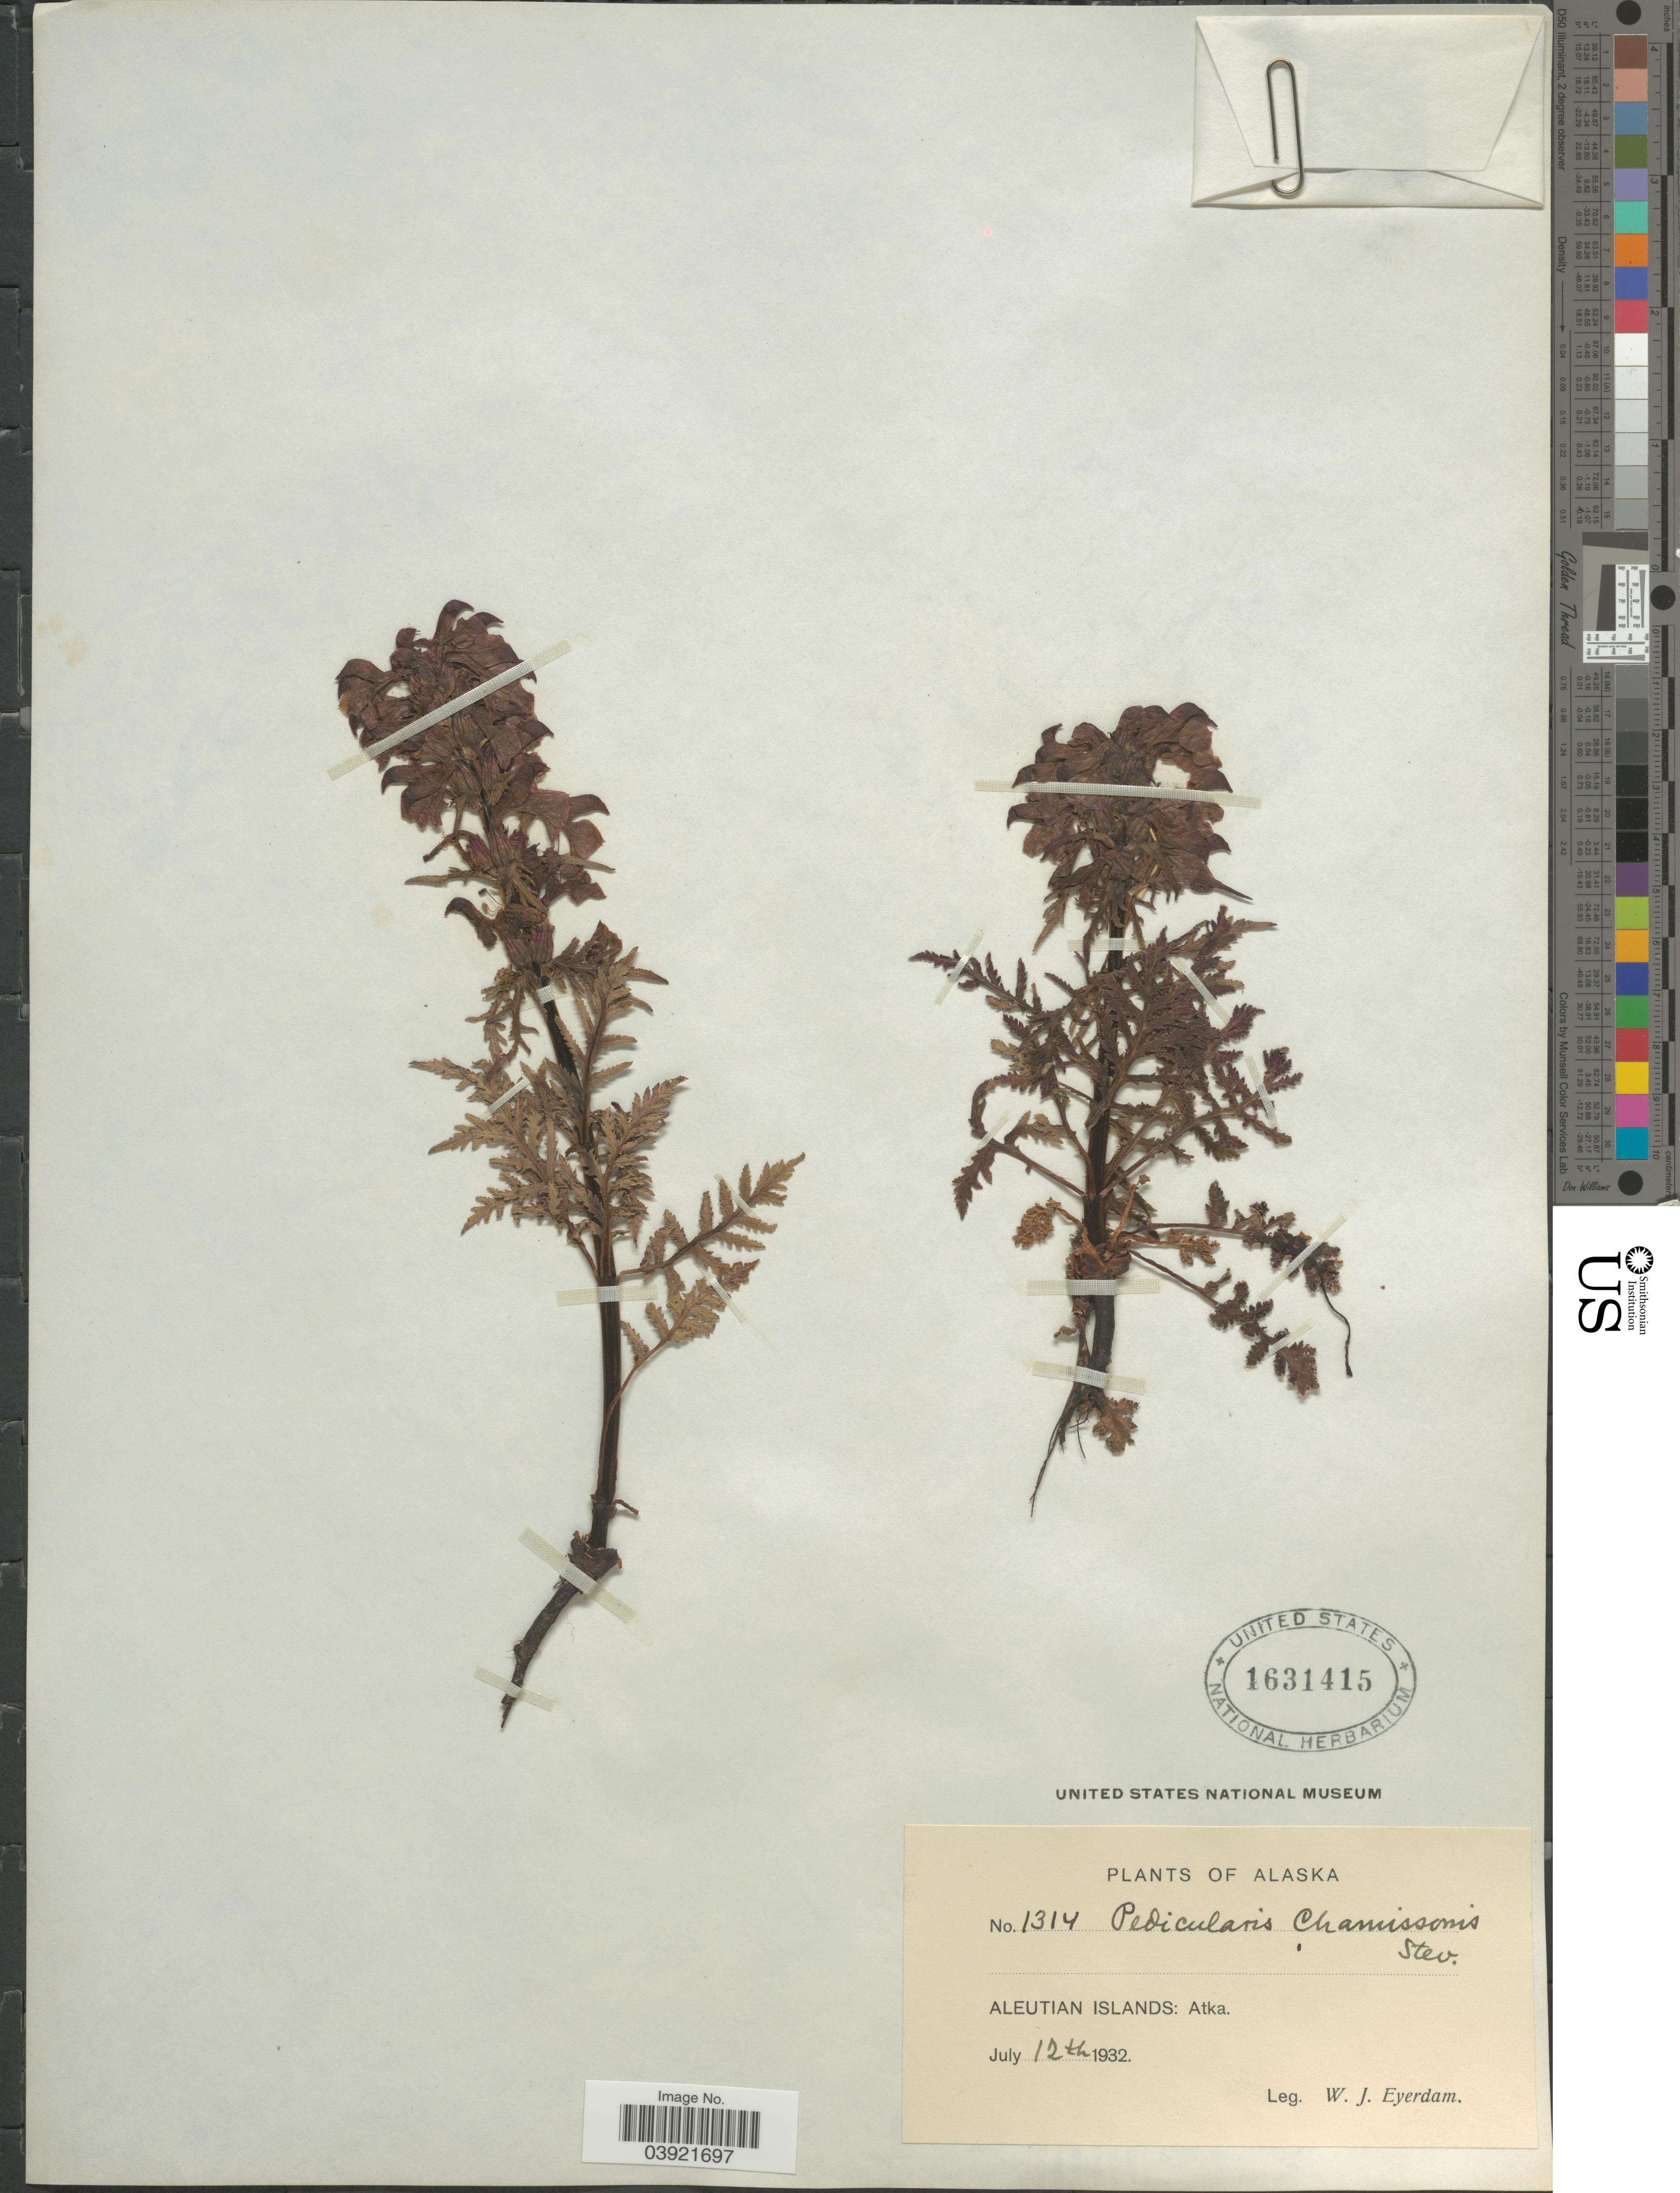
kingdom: Plantae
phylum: Tracheophyta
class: Magnoliopsida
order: Lamiales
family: Orobanchaceae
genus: Pedicularis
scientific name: Pedicularis chamissonis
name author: Steven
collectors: W. J. Eyerdam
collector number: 1314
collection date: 1932-07-12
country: United States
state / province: Alaska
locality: Aleutian Islands: Atka.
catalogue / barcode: US 1631415